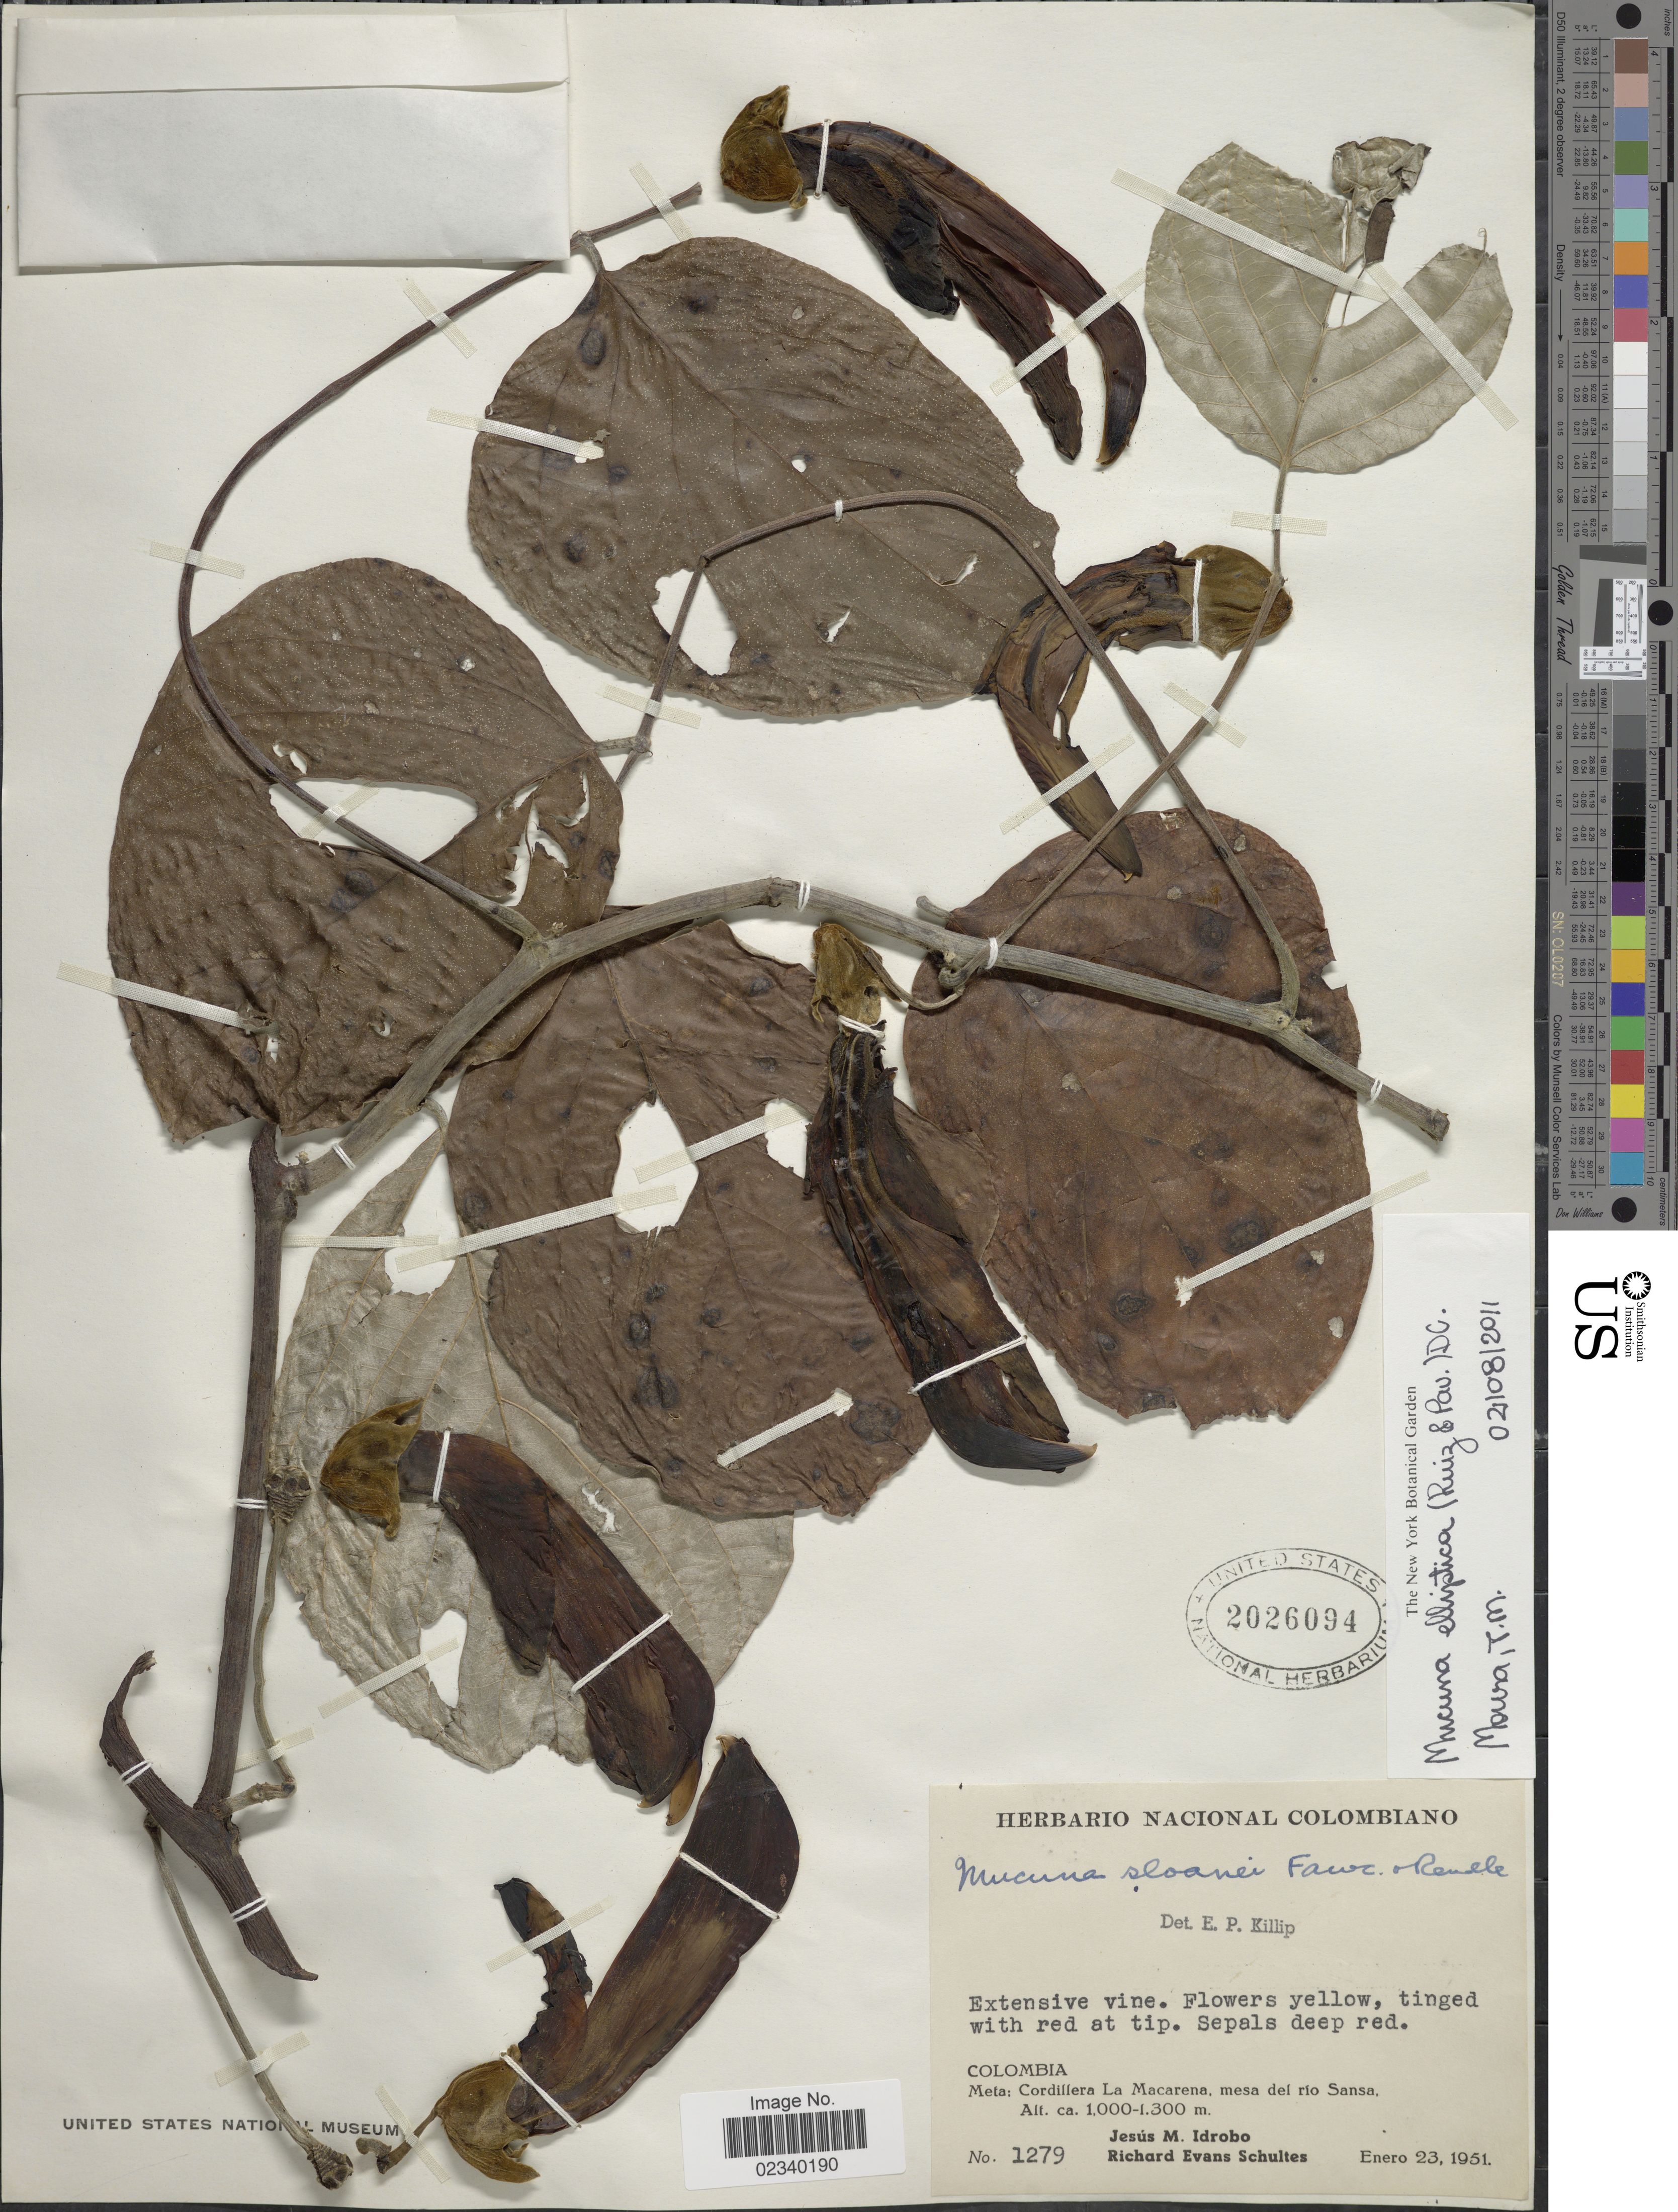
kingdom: Plantae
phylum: Tracheophyta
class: Magnoliopsida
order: Fabales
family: Fabaceae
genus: Mucuna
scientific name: Mucuna elliptica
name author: DC.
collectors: J. M. Idrobo & R. E. Schultes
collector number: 1279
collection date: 1951-01-23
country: Colombia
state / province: Meta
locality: Cordillera La Macarena, mesa del rio Sansa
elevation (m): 1000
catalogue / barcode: US 2026094